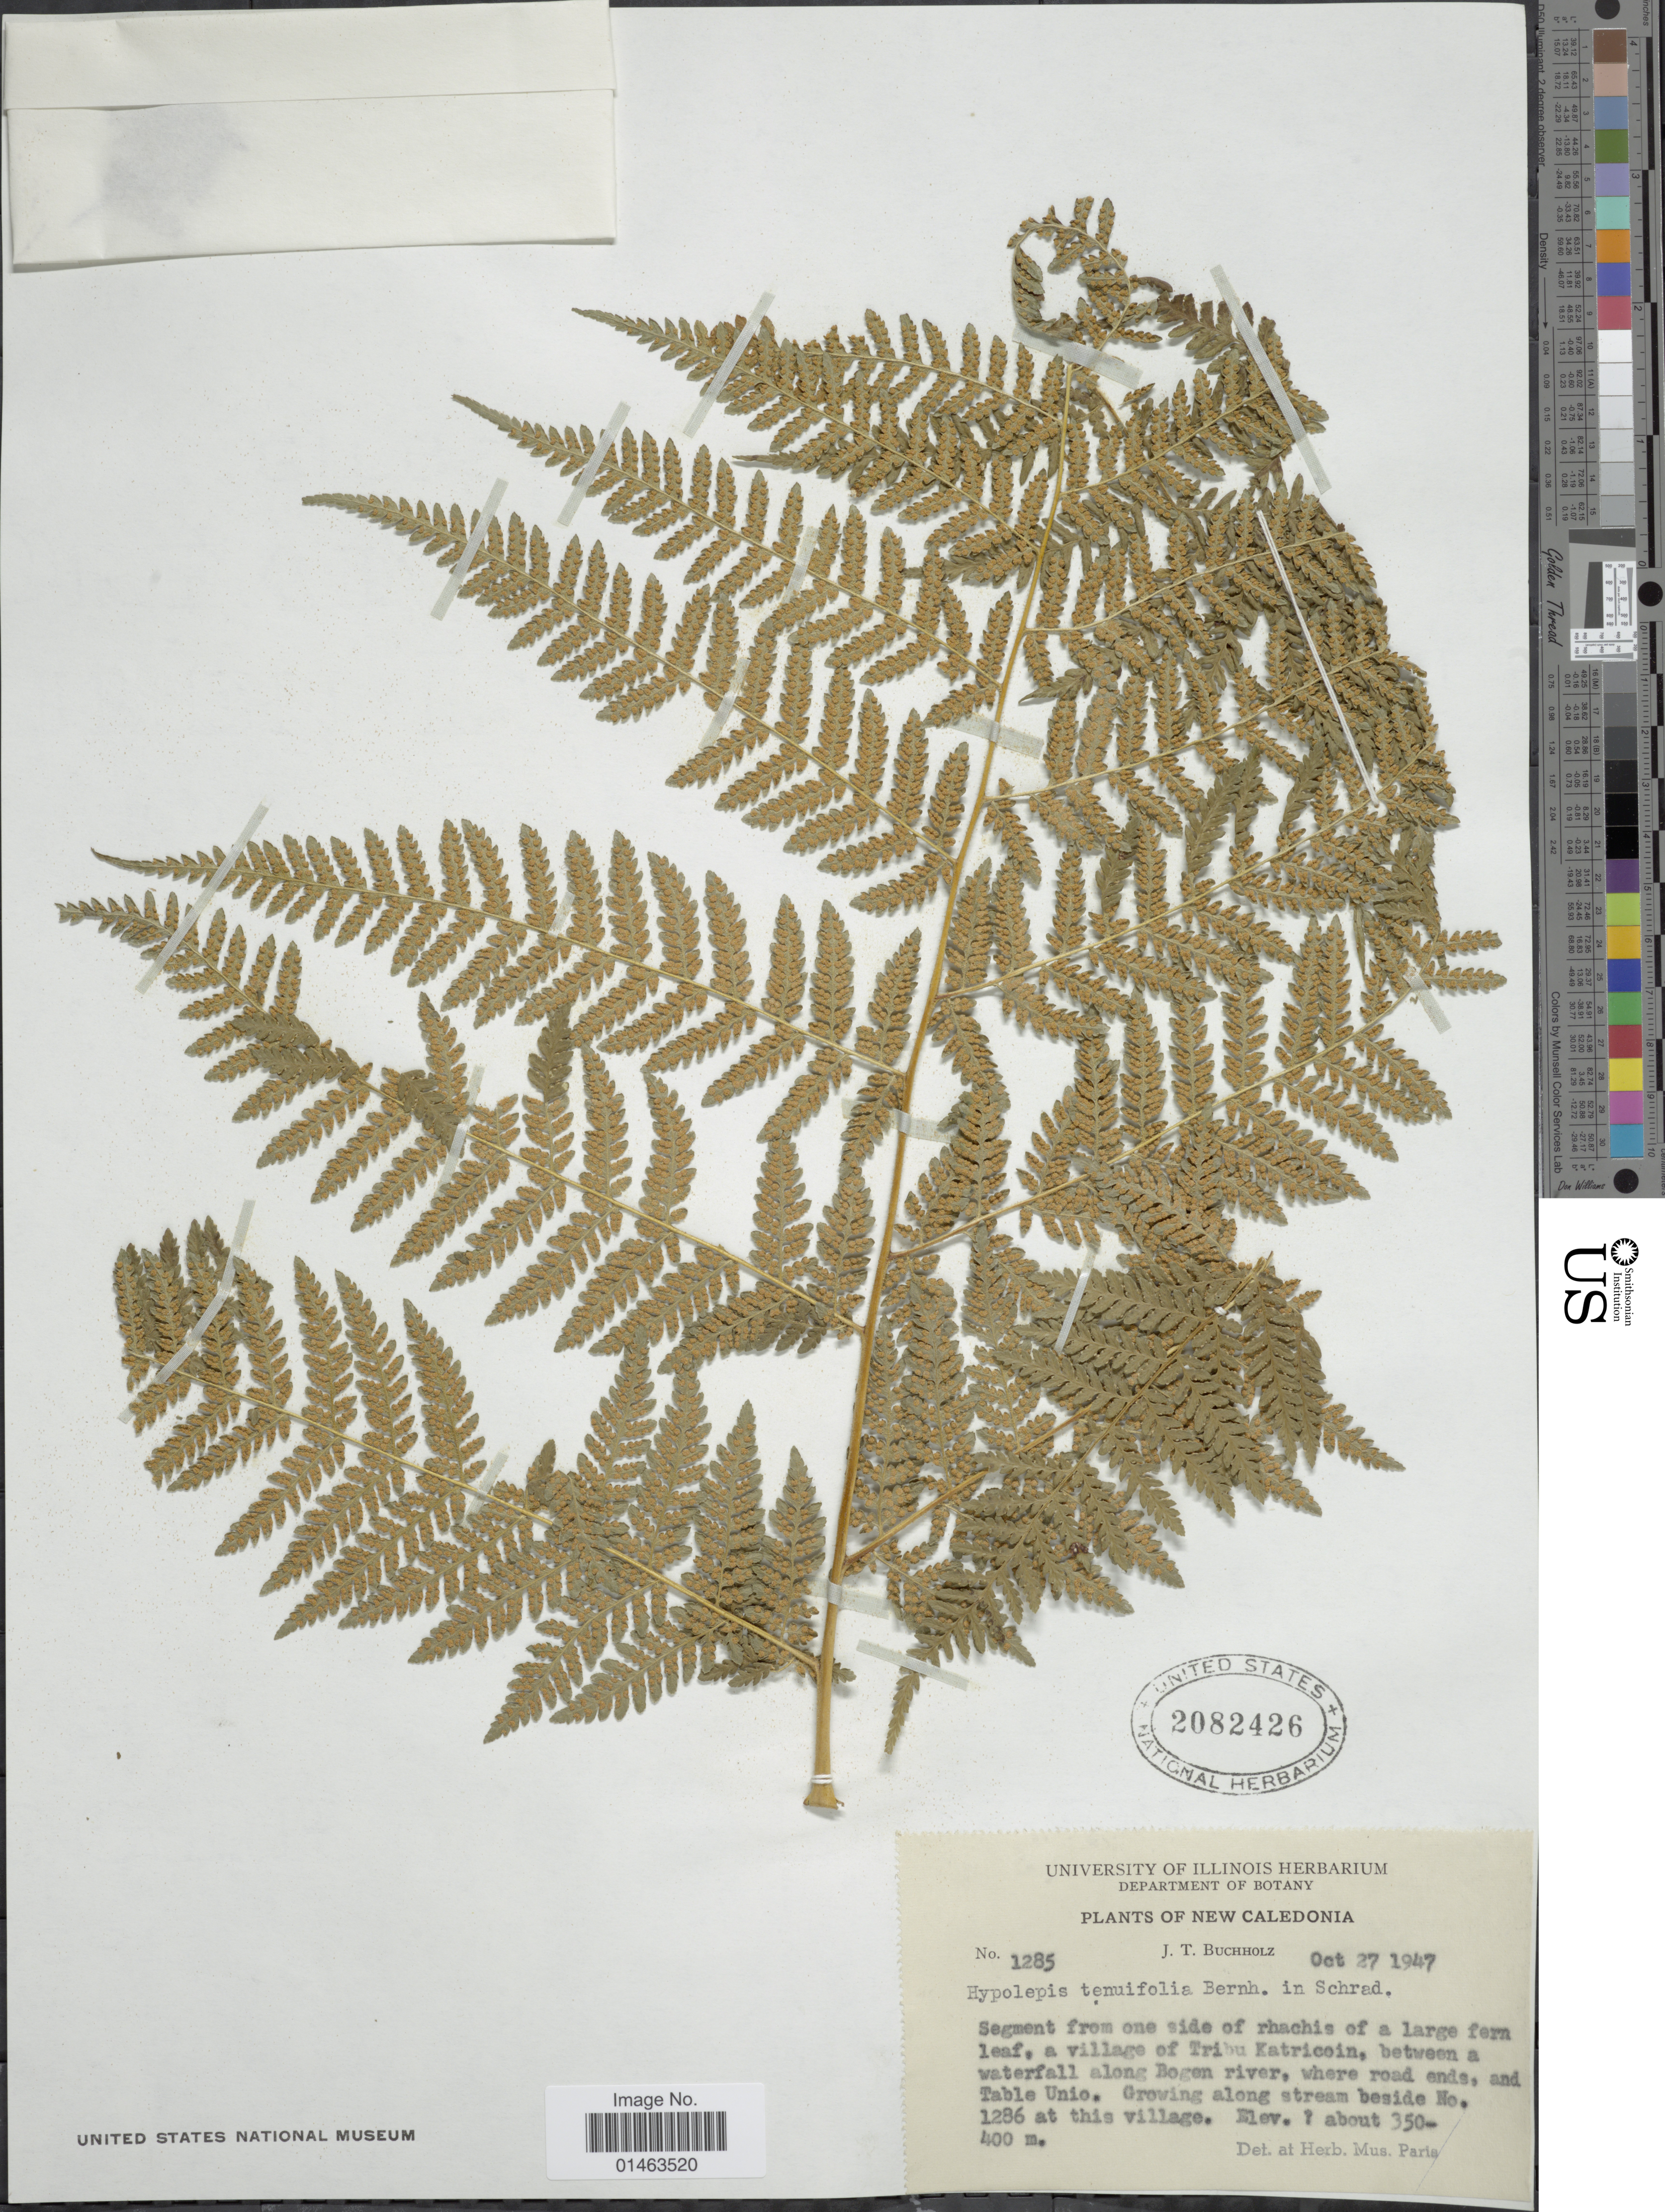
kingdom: Plantae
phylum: Tracheophyta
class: Polypodiopsida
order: Polypodiales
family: Dennstaedtiaceae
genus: Hypolepis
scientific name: Hypolepis tenuifolia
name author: (G. Forst.) Bernh.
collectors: J. T. Buchholz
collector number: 1285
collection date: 1947-10-27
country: New Caledonia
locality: A vilage of Trihu Katricoin, between a waterfall along Bogen river, where road ends, and Table Unio. Growing along stream beside No. 1286 at this villahe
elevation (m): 350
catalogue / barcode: US 2082426